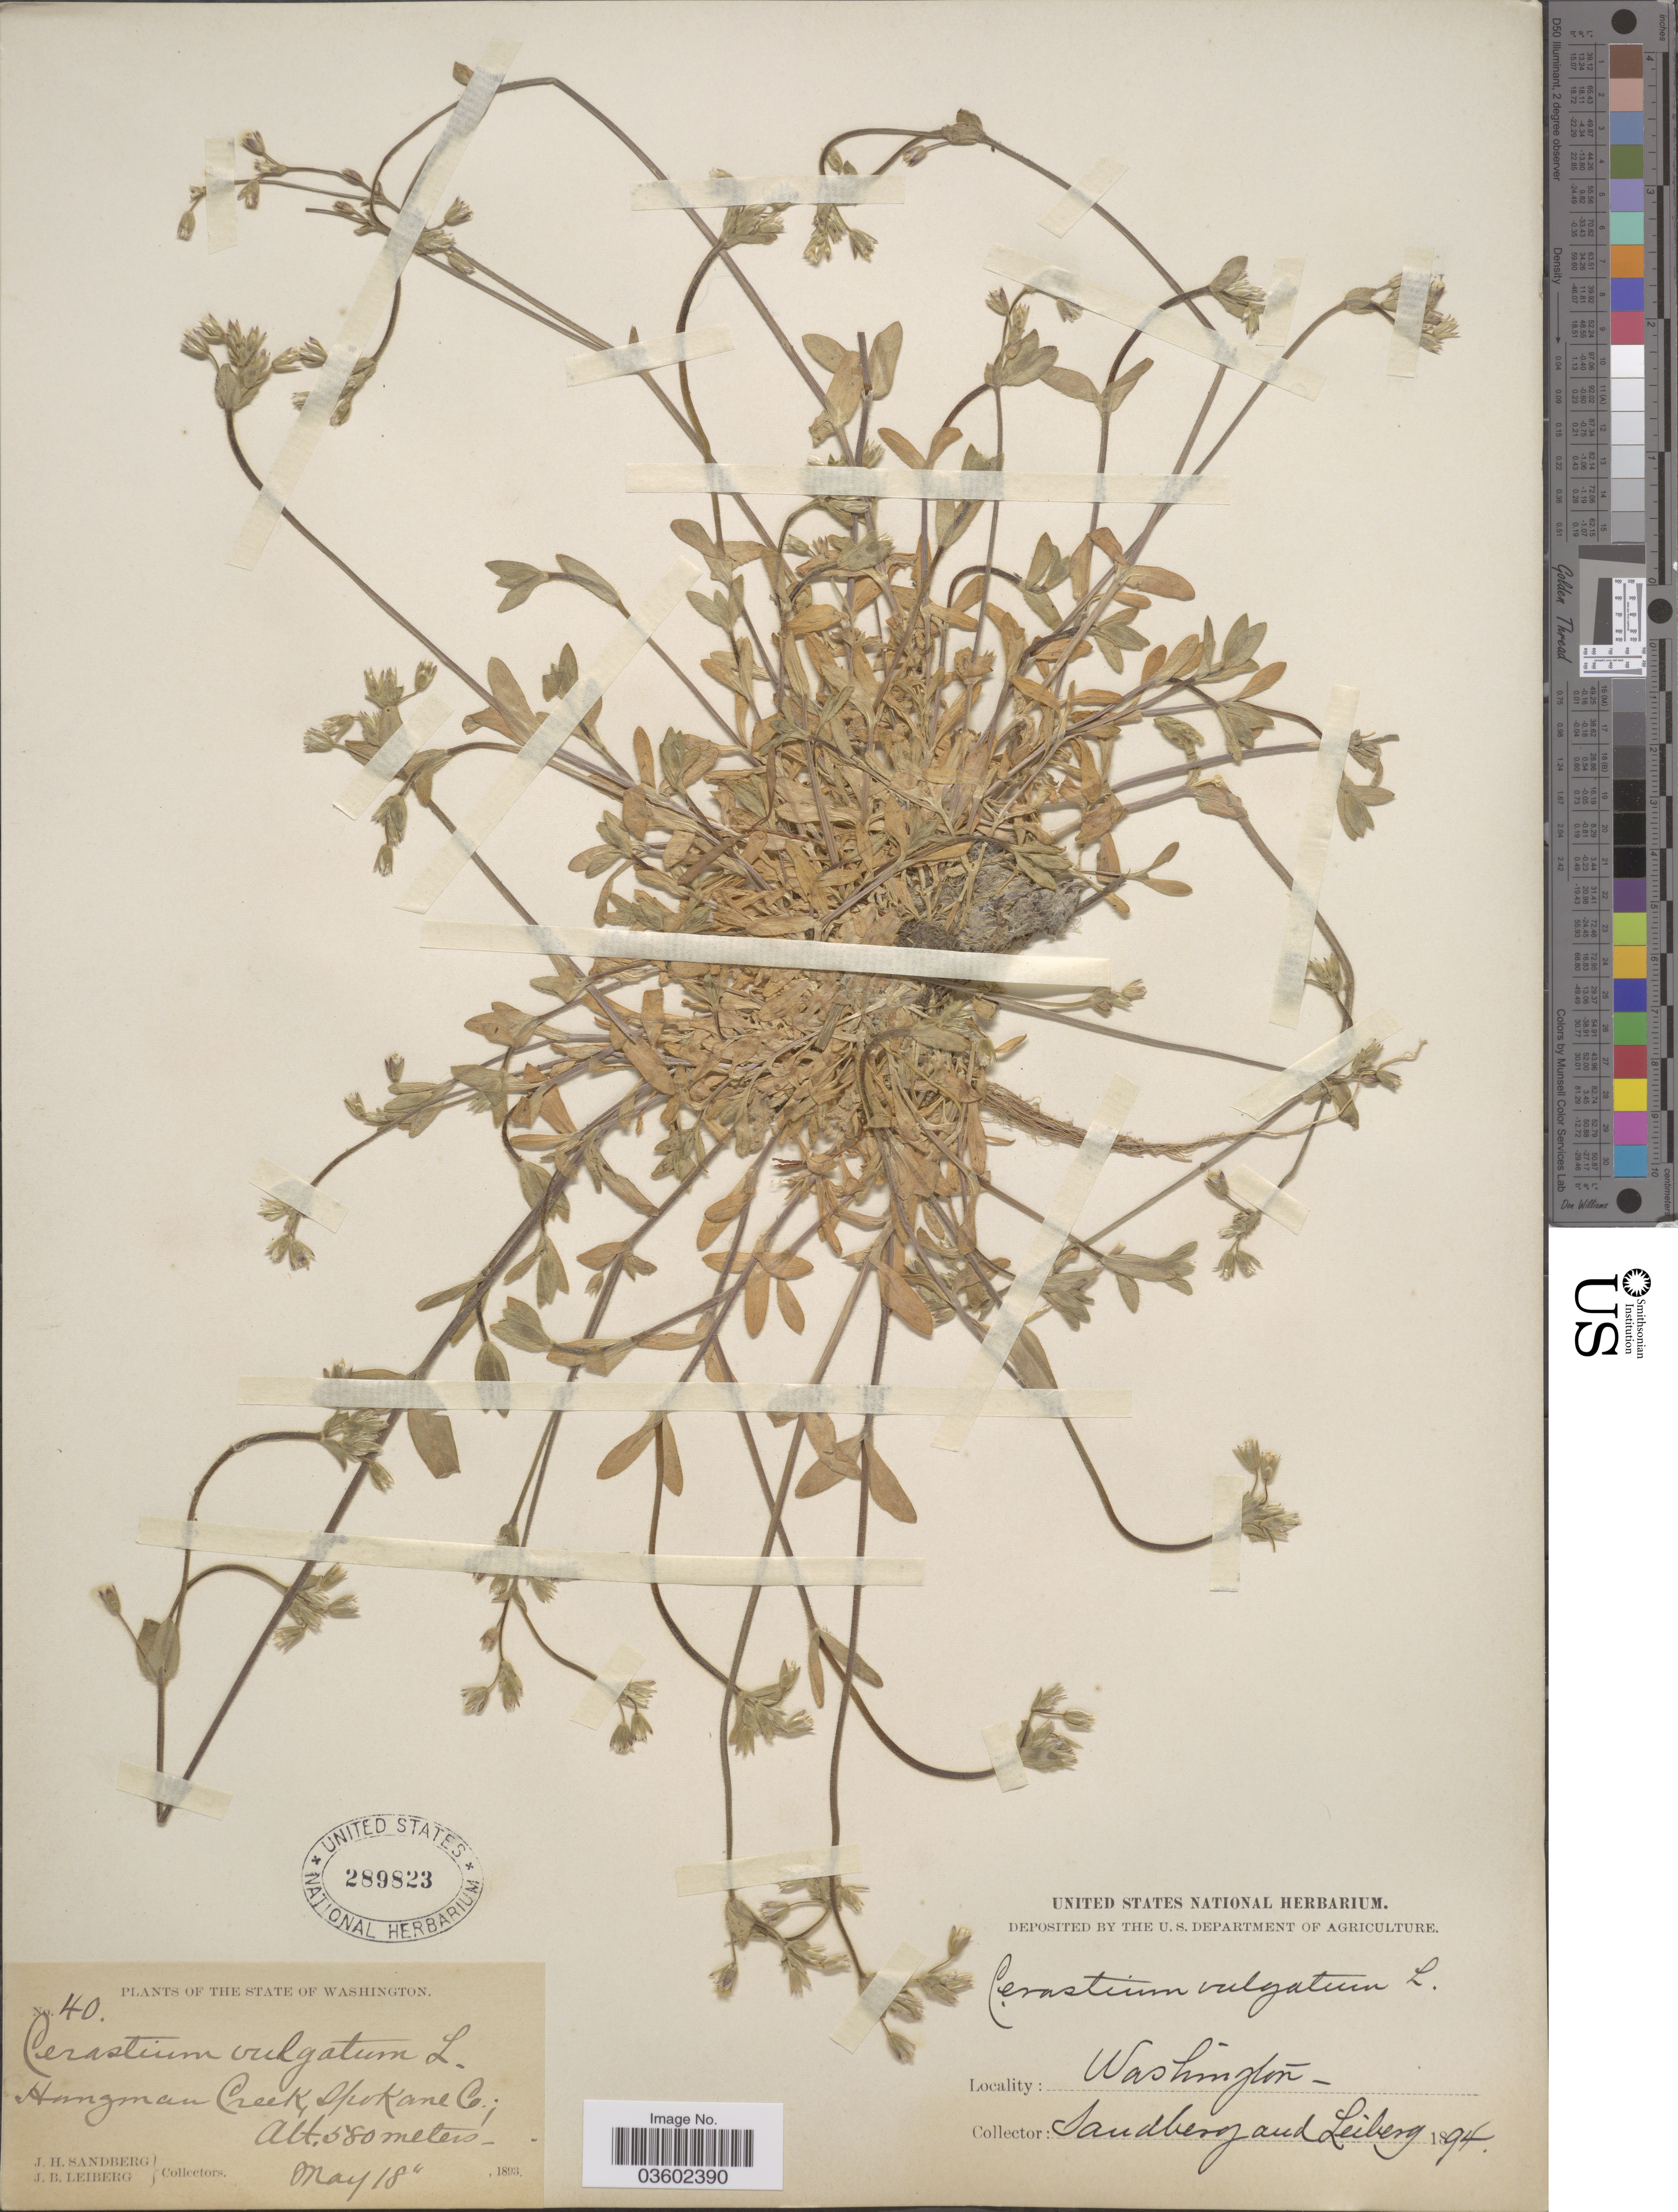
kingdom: Plantae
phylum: Tracheophyta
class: Magnoliopsida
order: Caryophyllales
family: Caryophyllaceae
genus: Cerastium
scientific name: Cerastium vulgatum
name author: L.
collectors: J. H. Sandberg & J. B. Leiberg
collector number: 40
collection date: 1893-05-18/1894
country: United States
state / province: Washington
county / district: Spokane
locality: Hangman Creek, Spokane Co.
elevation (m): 580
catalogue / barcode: US 289823